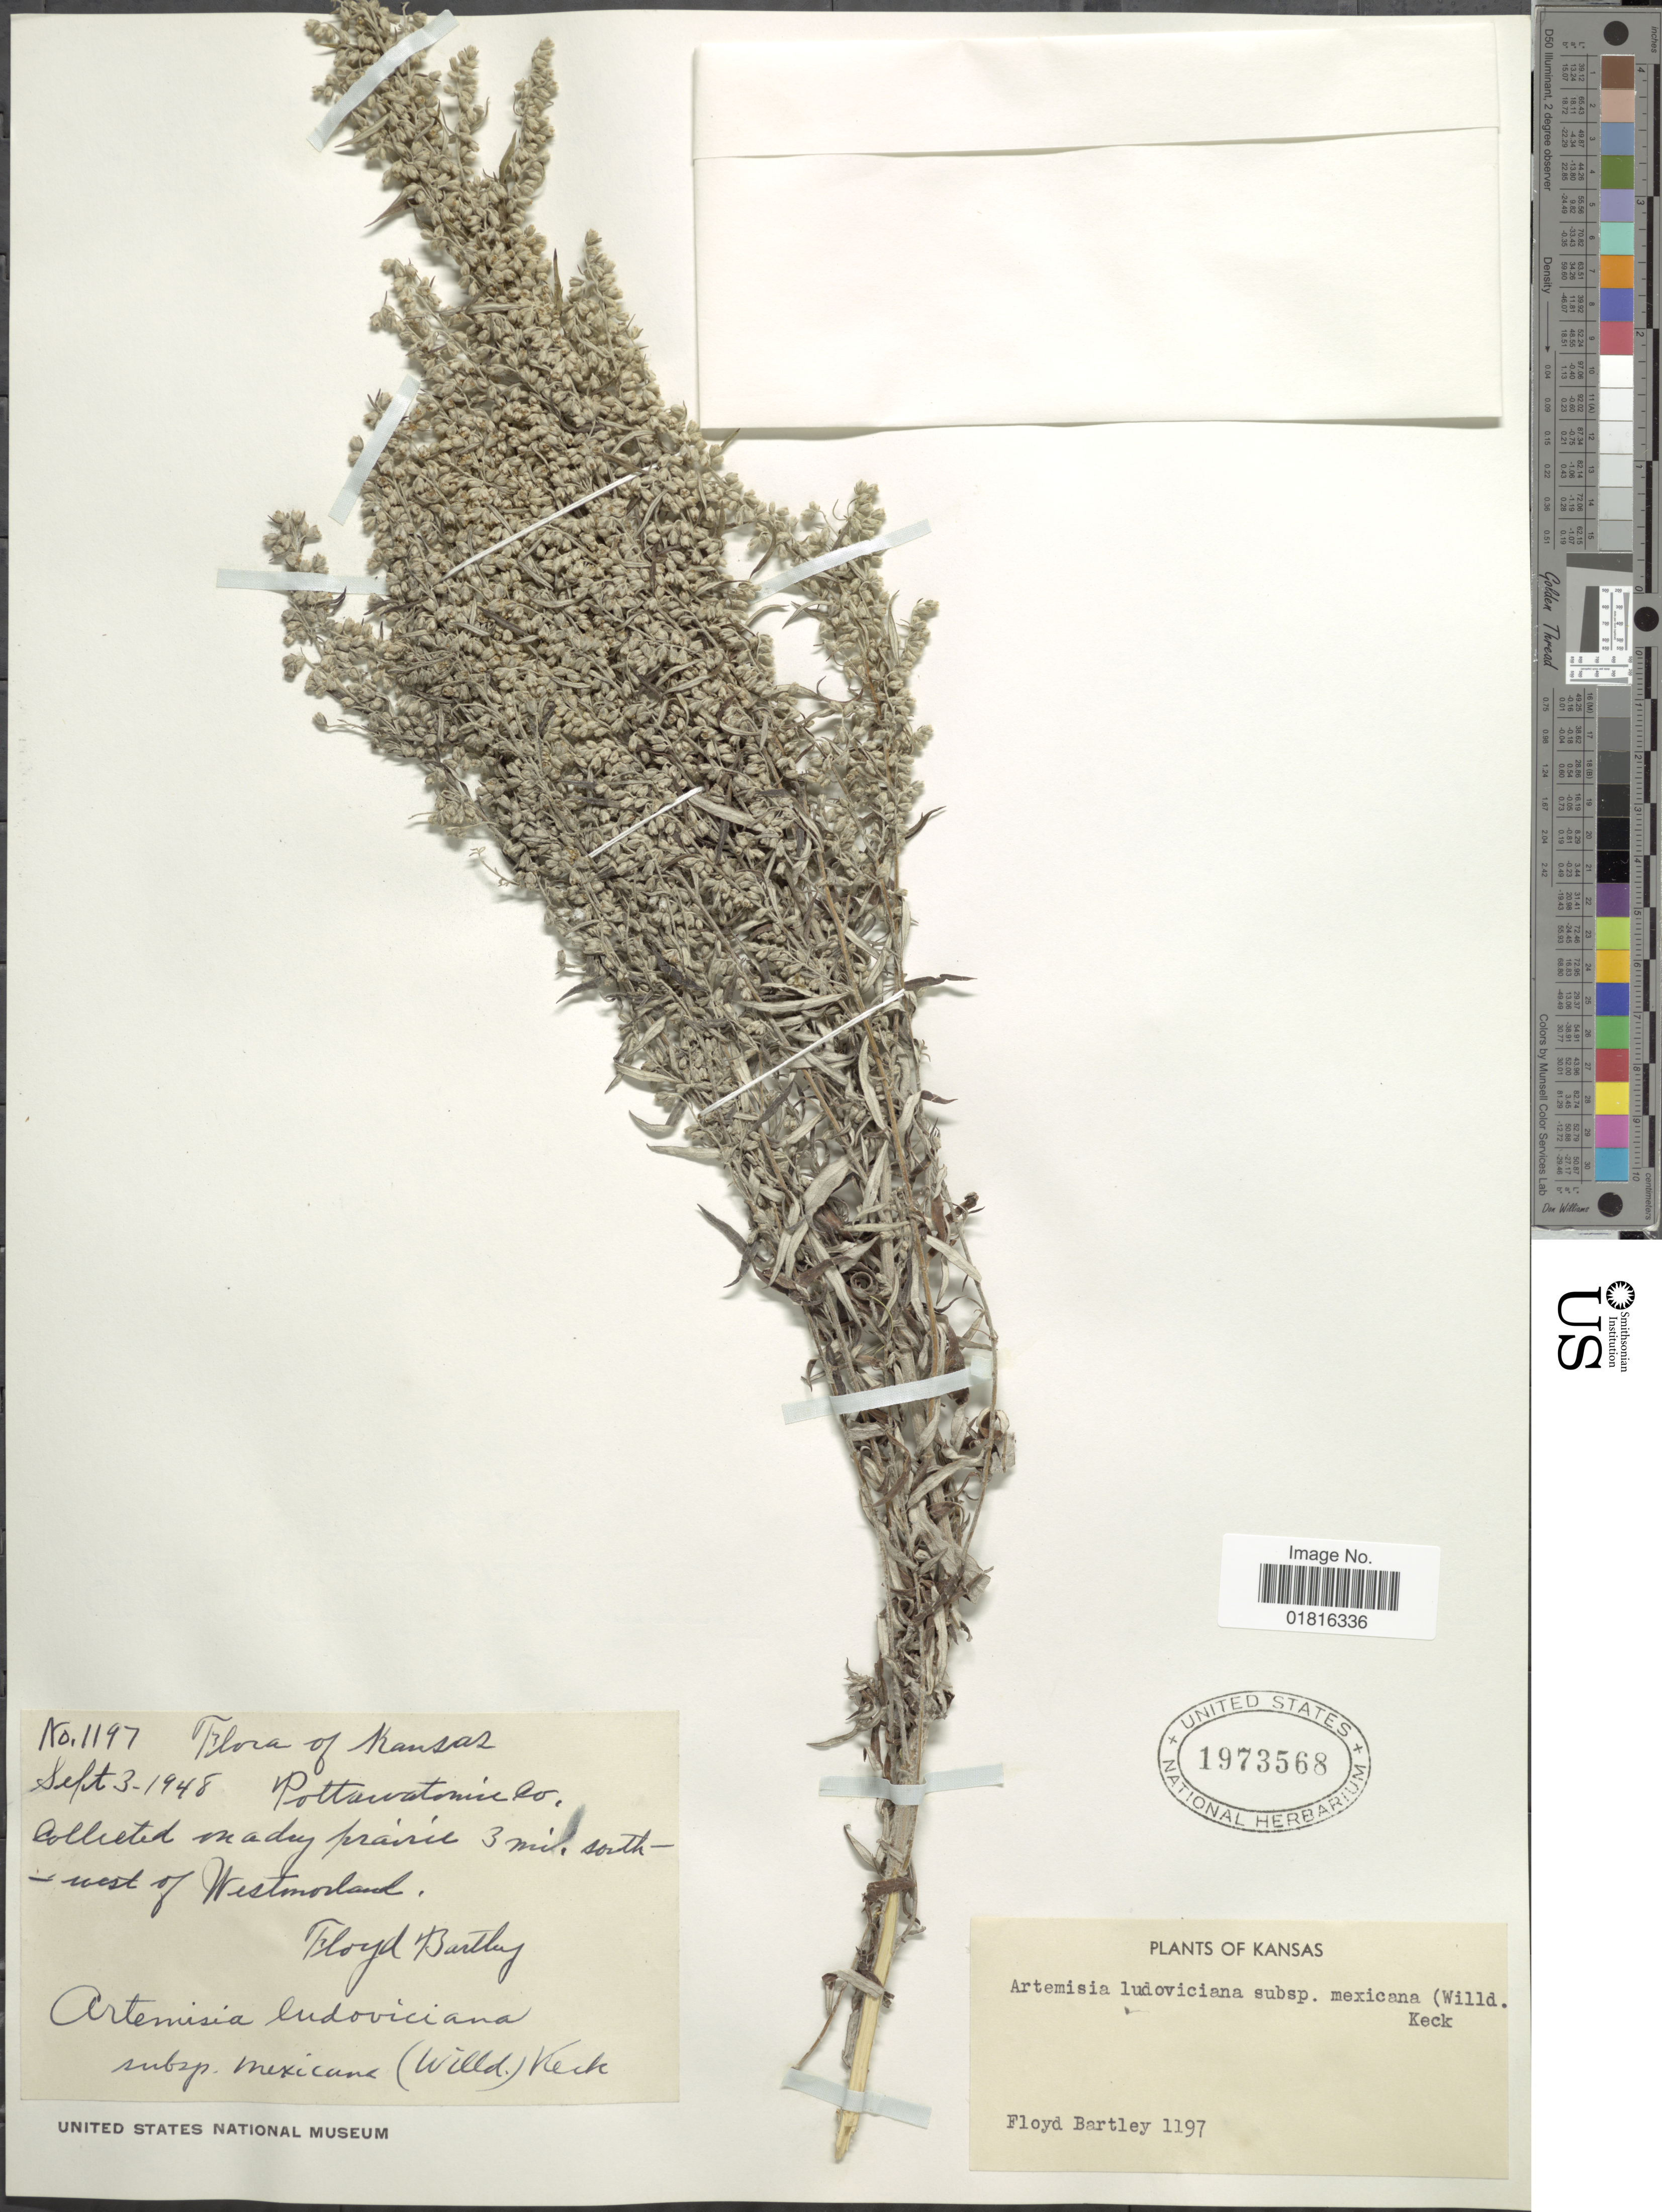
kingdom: Plantae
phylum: Tracheophyta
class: Magnoliopsida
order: Asterales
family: Asteraceae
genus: Artemisia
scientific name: Artemisia ludoviciana subsp. mexicana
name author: (Willd. ex Spreng.) D.D. Keck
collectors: F. Bartley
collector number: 1197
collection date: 1948-09-03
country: United States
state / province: Kansas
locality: Collected on a dry prairie 3 mi. south-west of Westmoreland. Pottawatomie Co.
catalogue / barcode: US 1973568